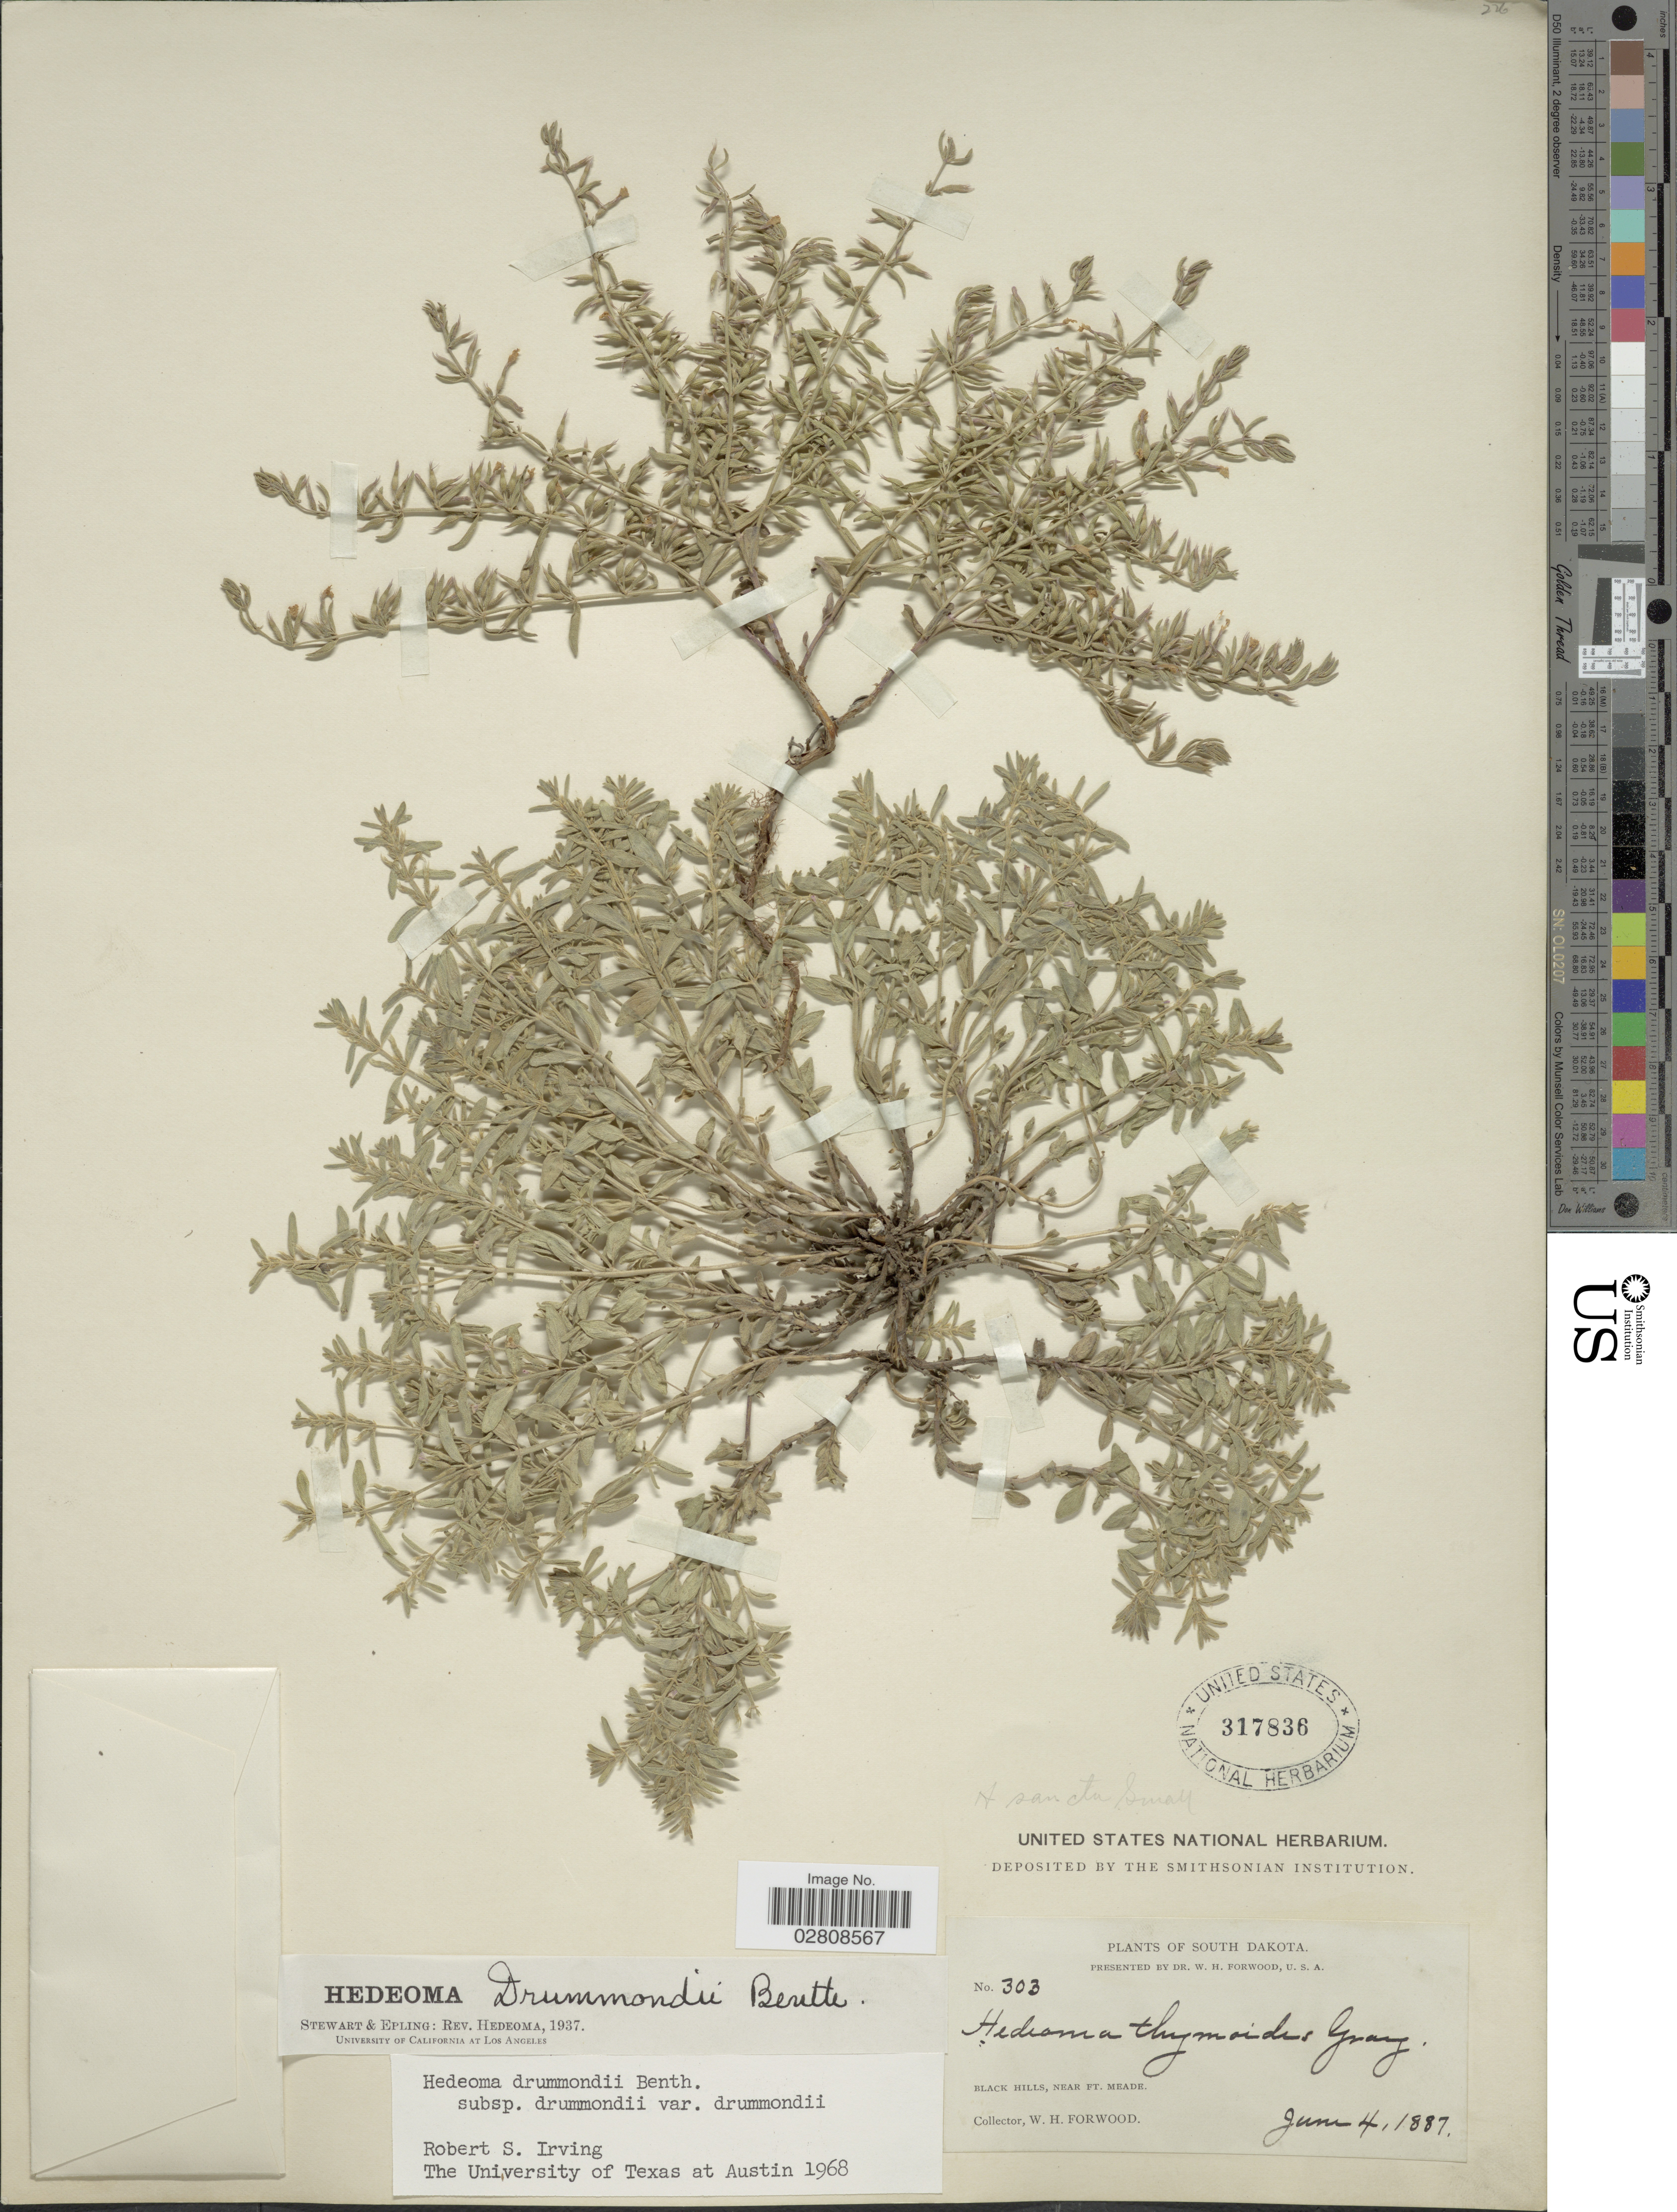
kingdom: Plantae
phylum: Tracheophyta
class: Magnoliopsida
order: Lamiales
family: Lamiaceae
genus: Hedeoma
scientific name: Hedeoma drummondii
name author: Benth.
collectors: W. Forwood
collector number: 303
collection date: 1887-06-04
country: United States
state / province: South Dakota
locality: Black Hills, near Ft. Meade.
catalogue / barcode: US 317836